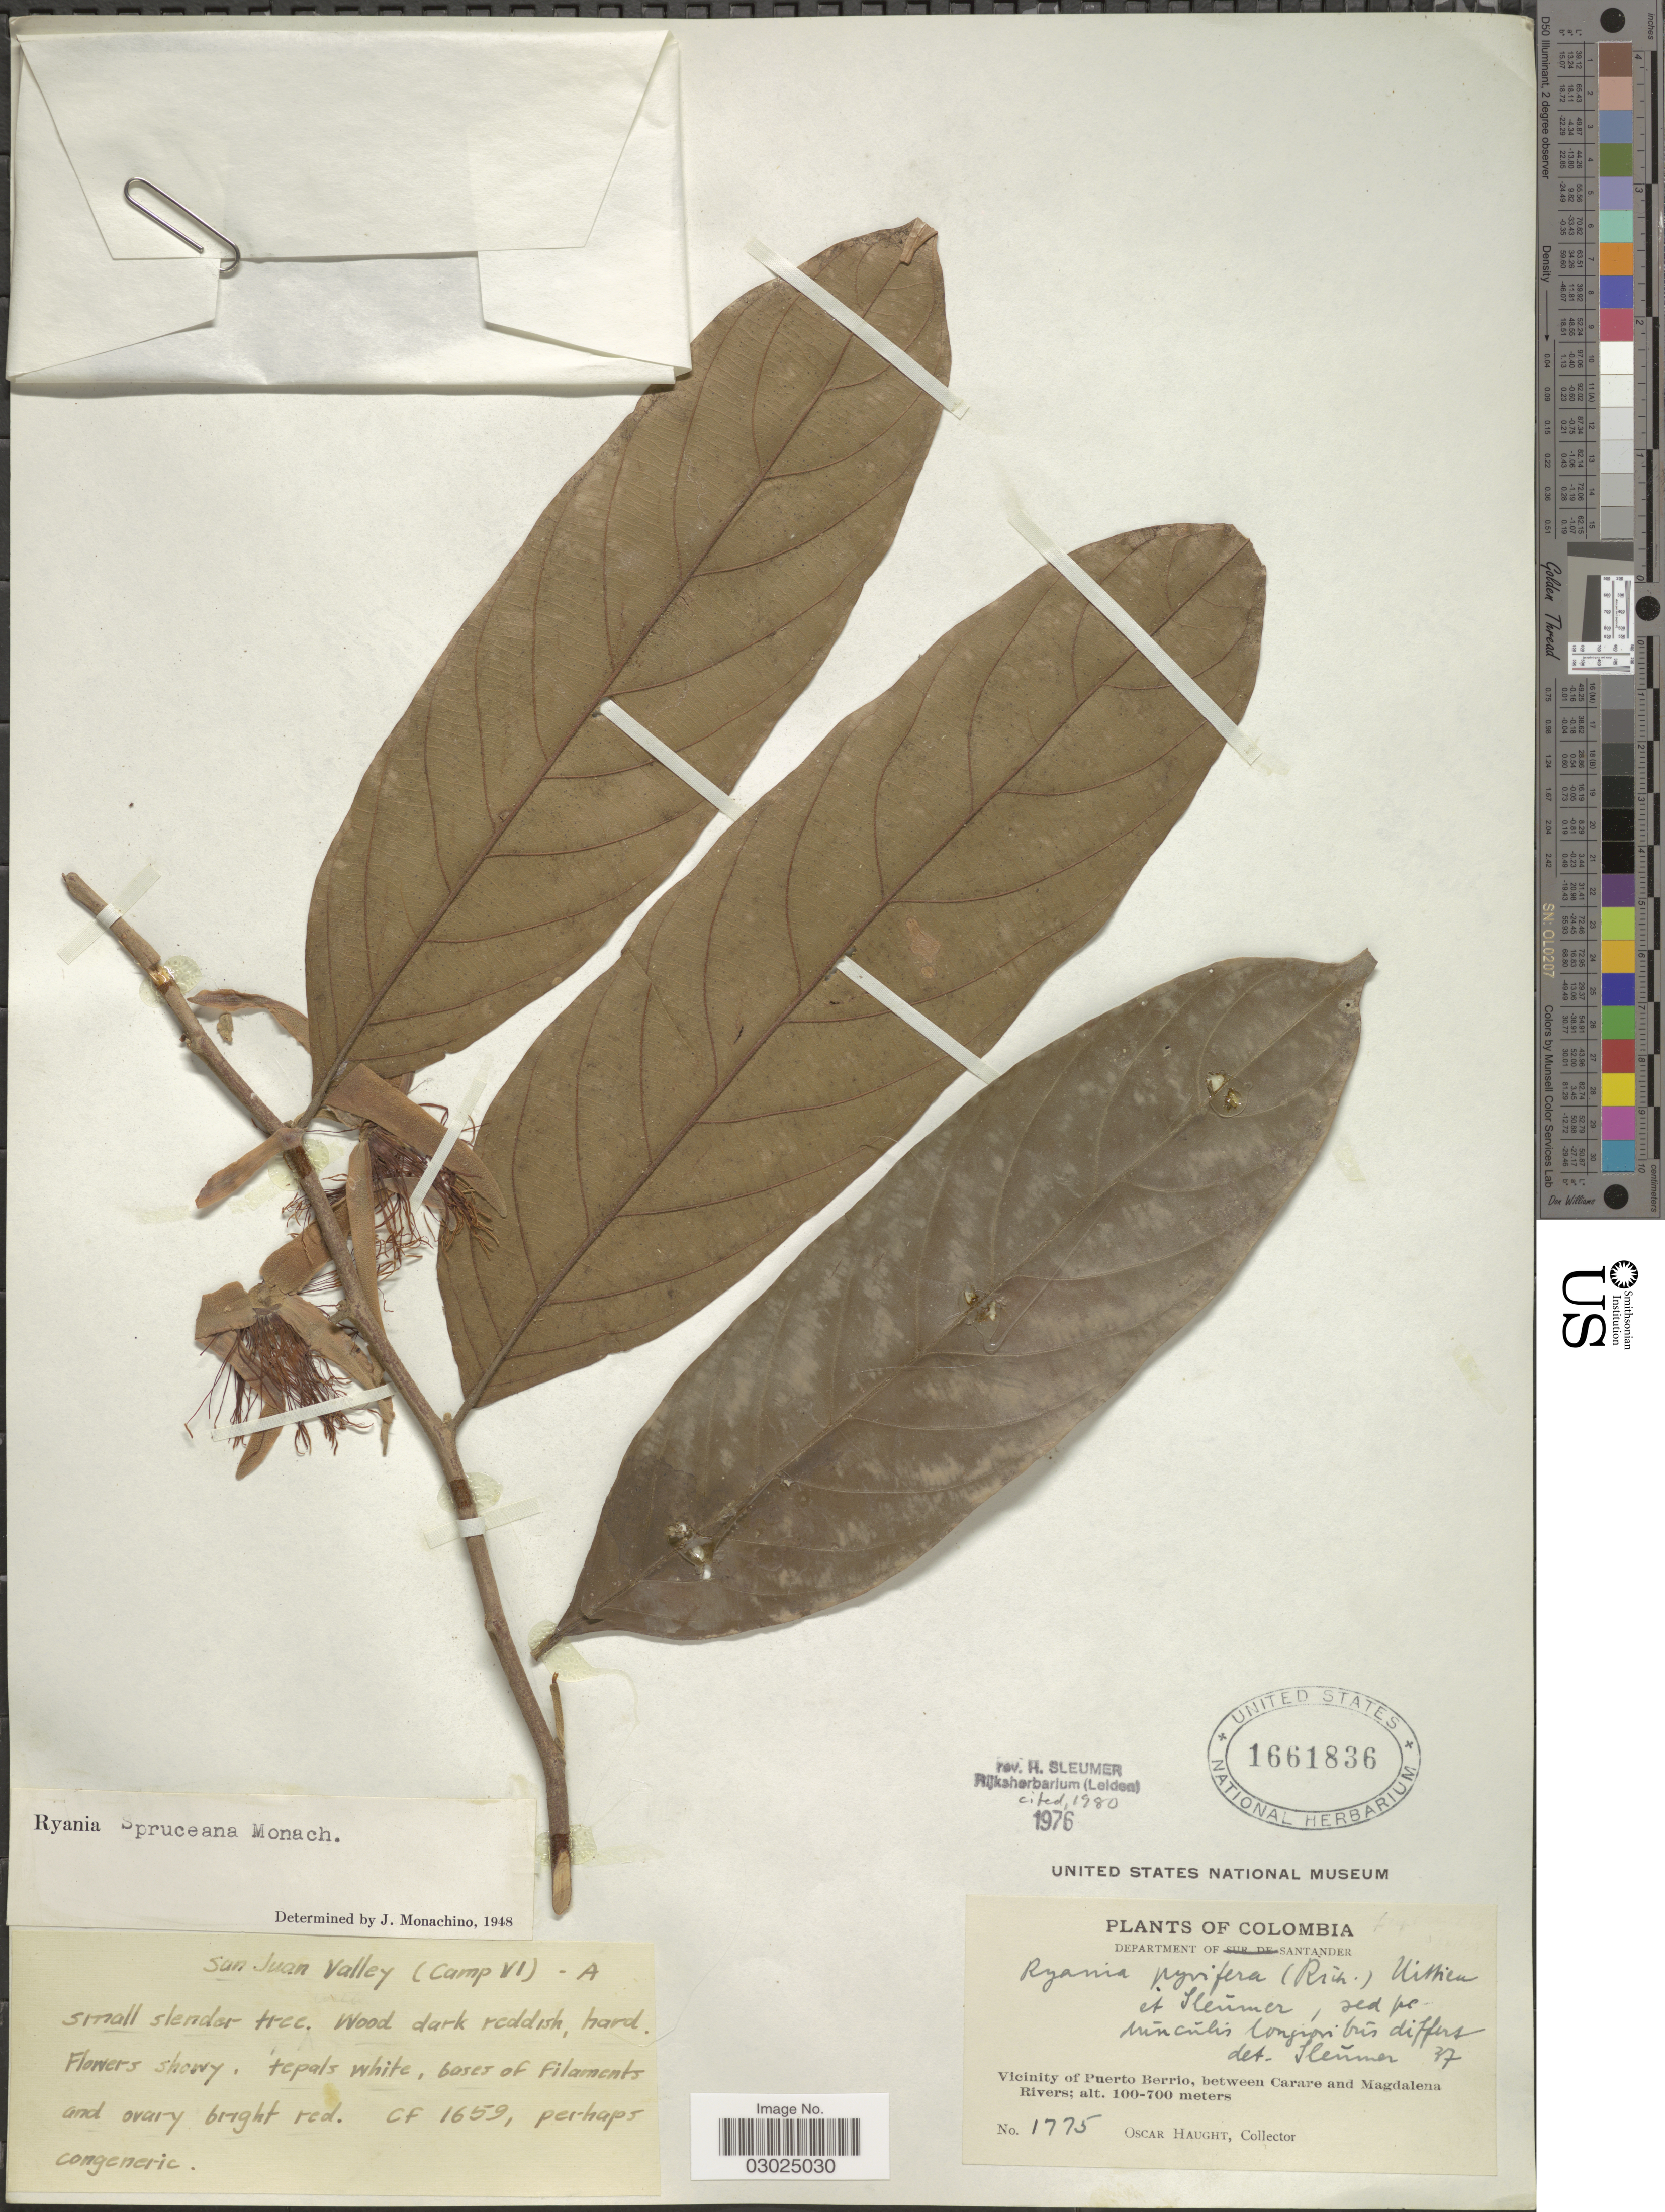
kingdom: Plantae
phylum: Tracheophyta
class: Magnoliopsida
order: Malpighiales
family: Salicaceae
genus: Ryania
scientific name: Ryania spruceana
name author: Monach.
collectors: O. L. Haught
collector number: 1775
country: Colombia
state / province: Santander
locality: Department of Santander. Vicinity of Puerto Berrio, between Carare and Magdalena Rivers. San Juan Valley (Camp VI).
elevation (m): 100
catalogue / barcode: US 1661836